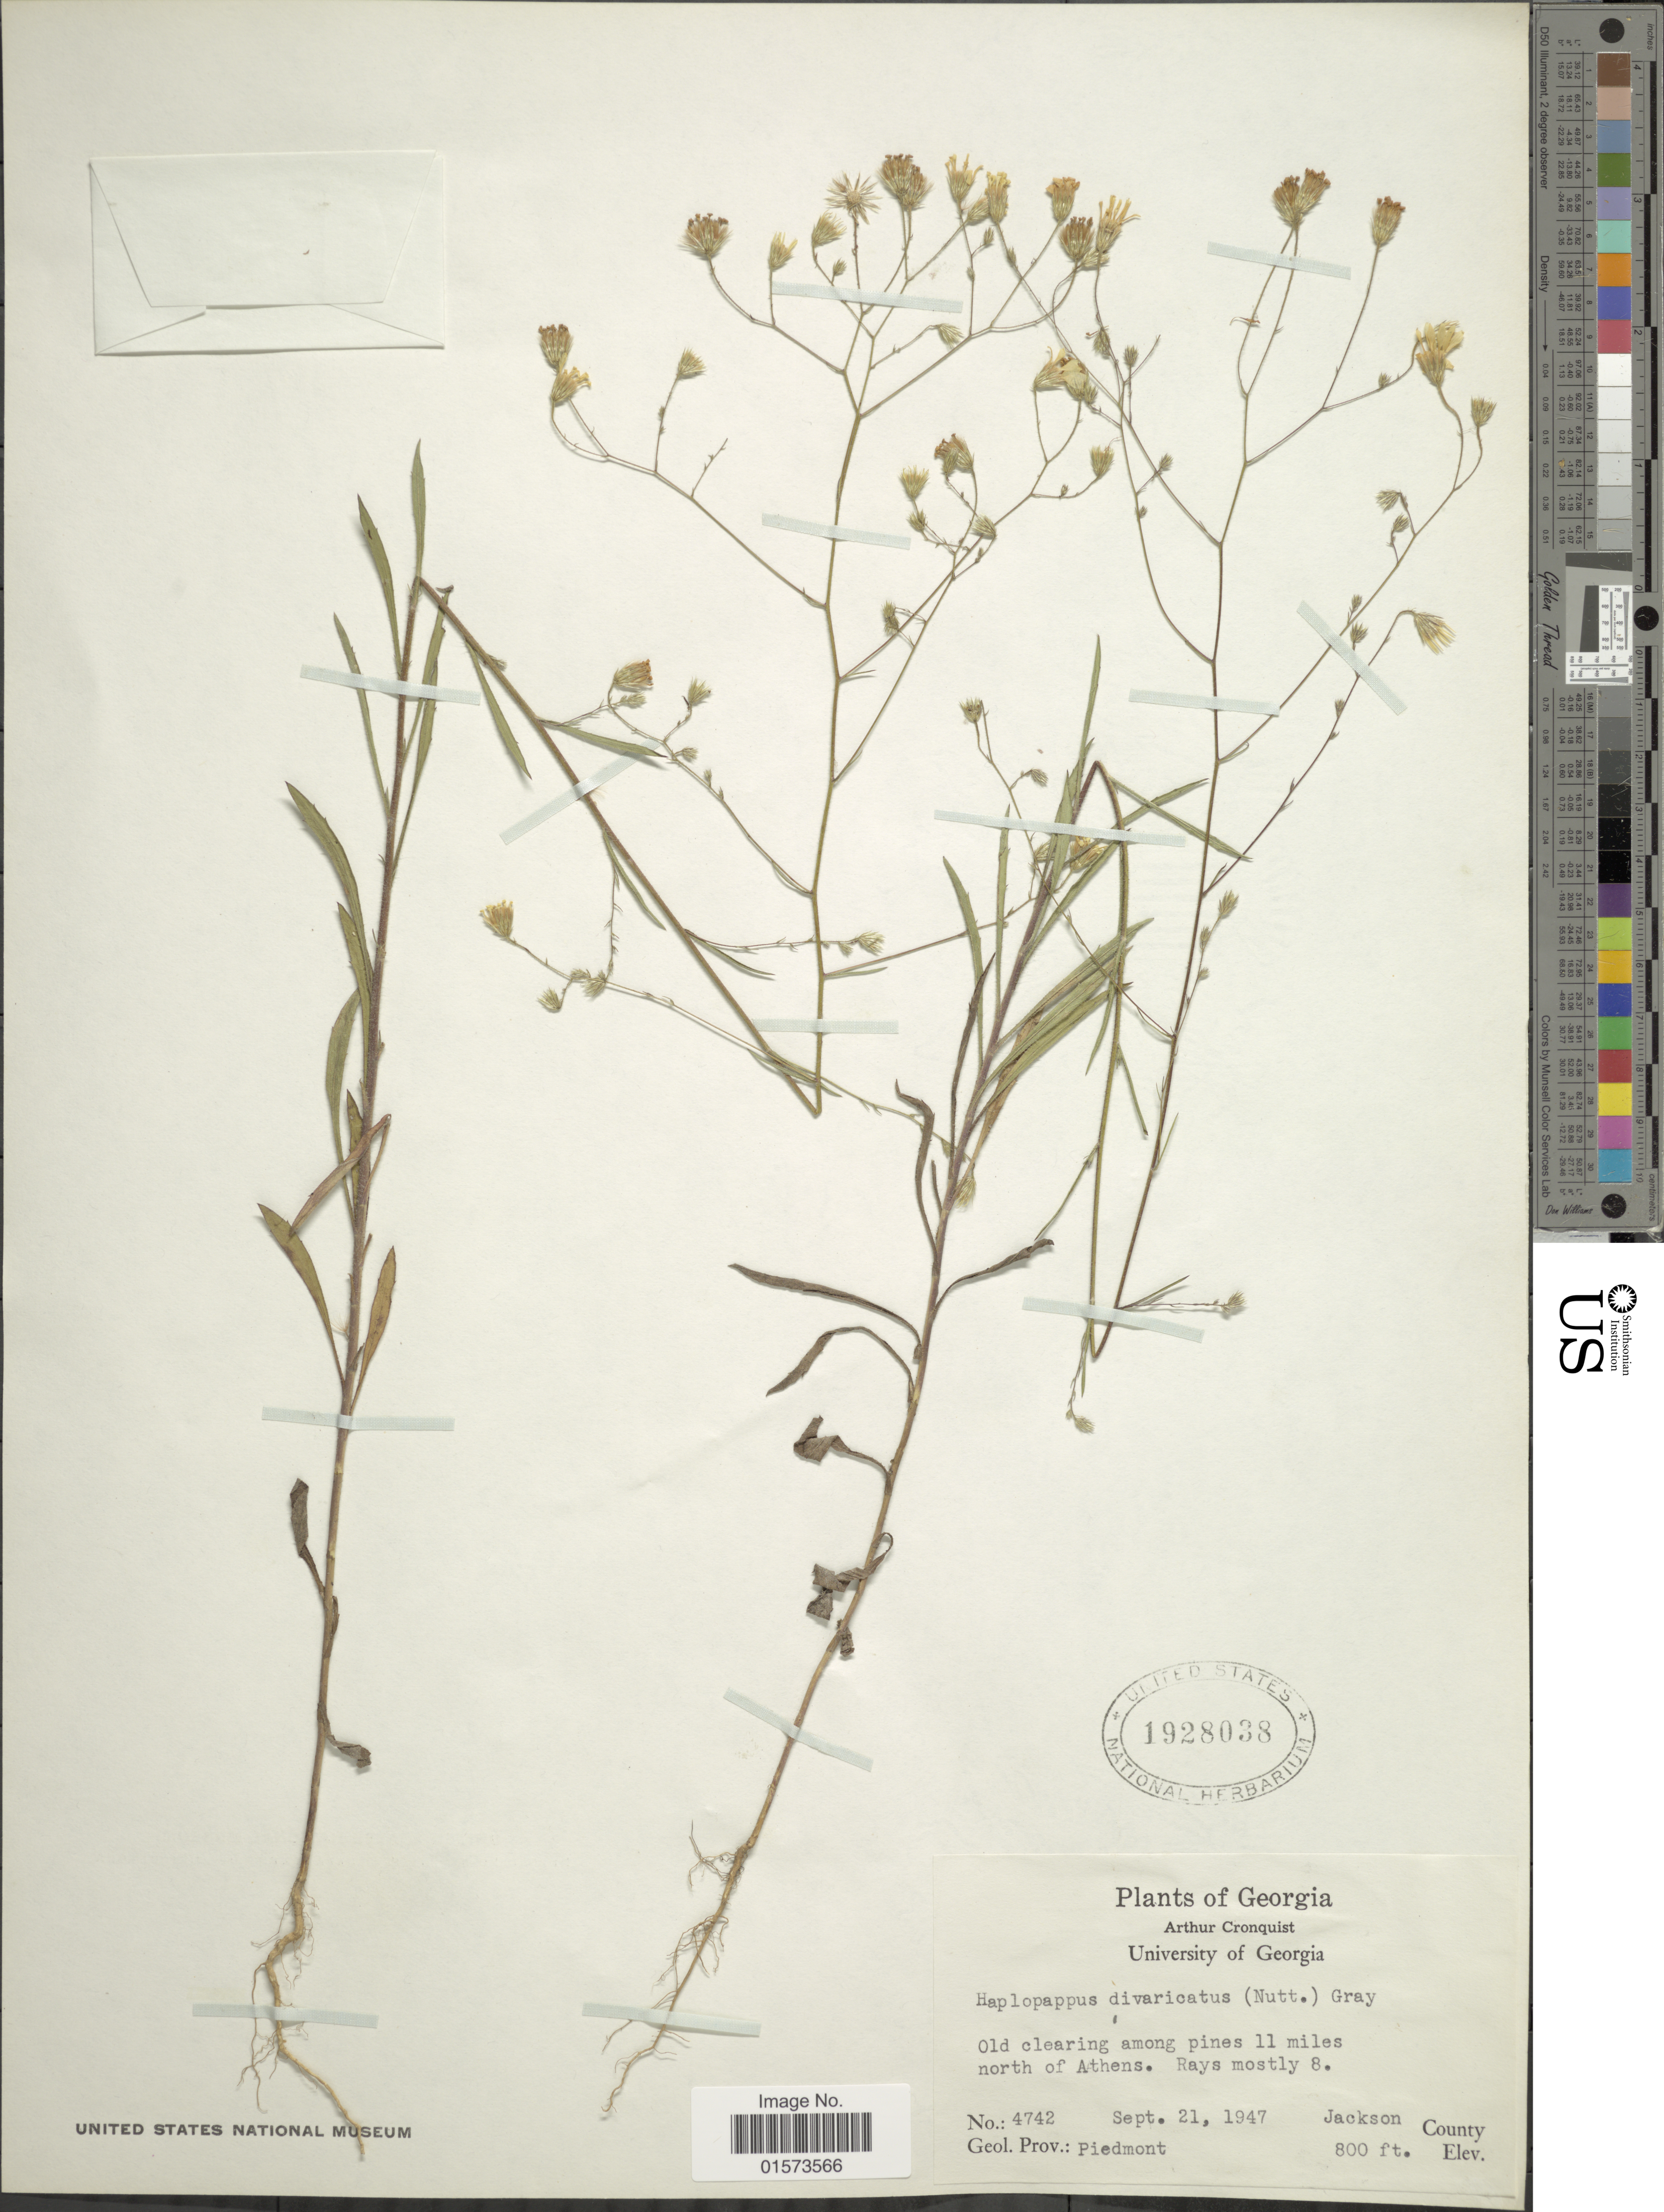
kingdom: Plantae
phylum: Tracheophyta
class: Magnoliopsida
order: Asterales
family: Asteraceae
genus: Croptilon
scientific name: Croptilon divaricatum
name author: (Nutt.) Raf.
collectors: A. J. Cronquist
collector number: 4742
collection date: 1947-09-21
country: United States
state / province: Georgia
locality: Old clearing among pines 11 miles north of Athens, rays mostly 8, Geol. Prov.: Piedmont, Jackson County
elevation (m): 244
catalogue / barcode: US 1928038